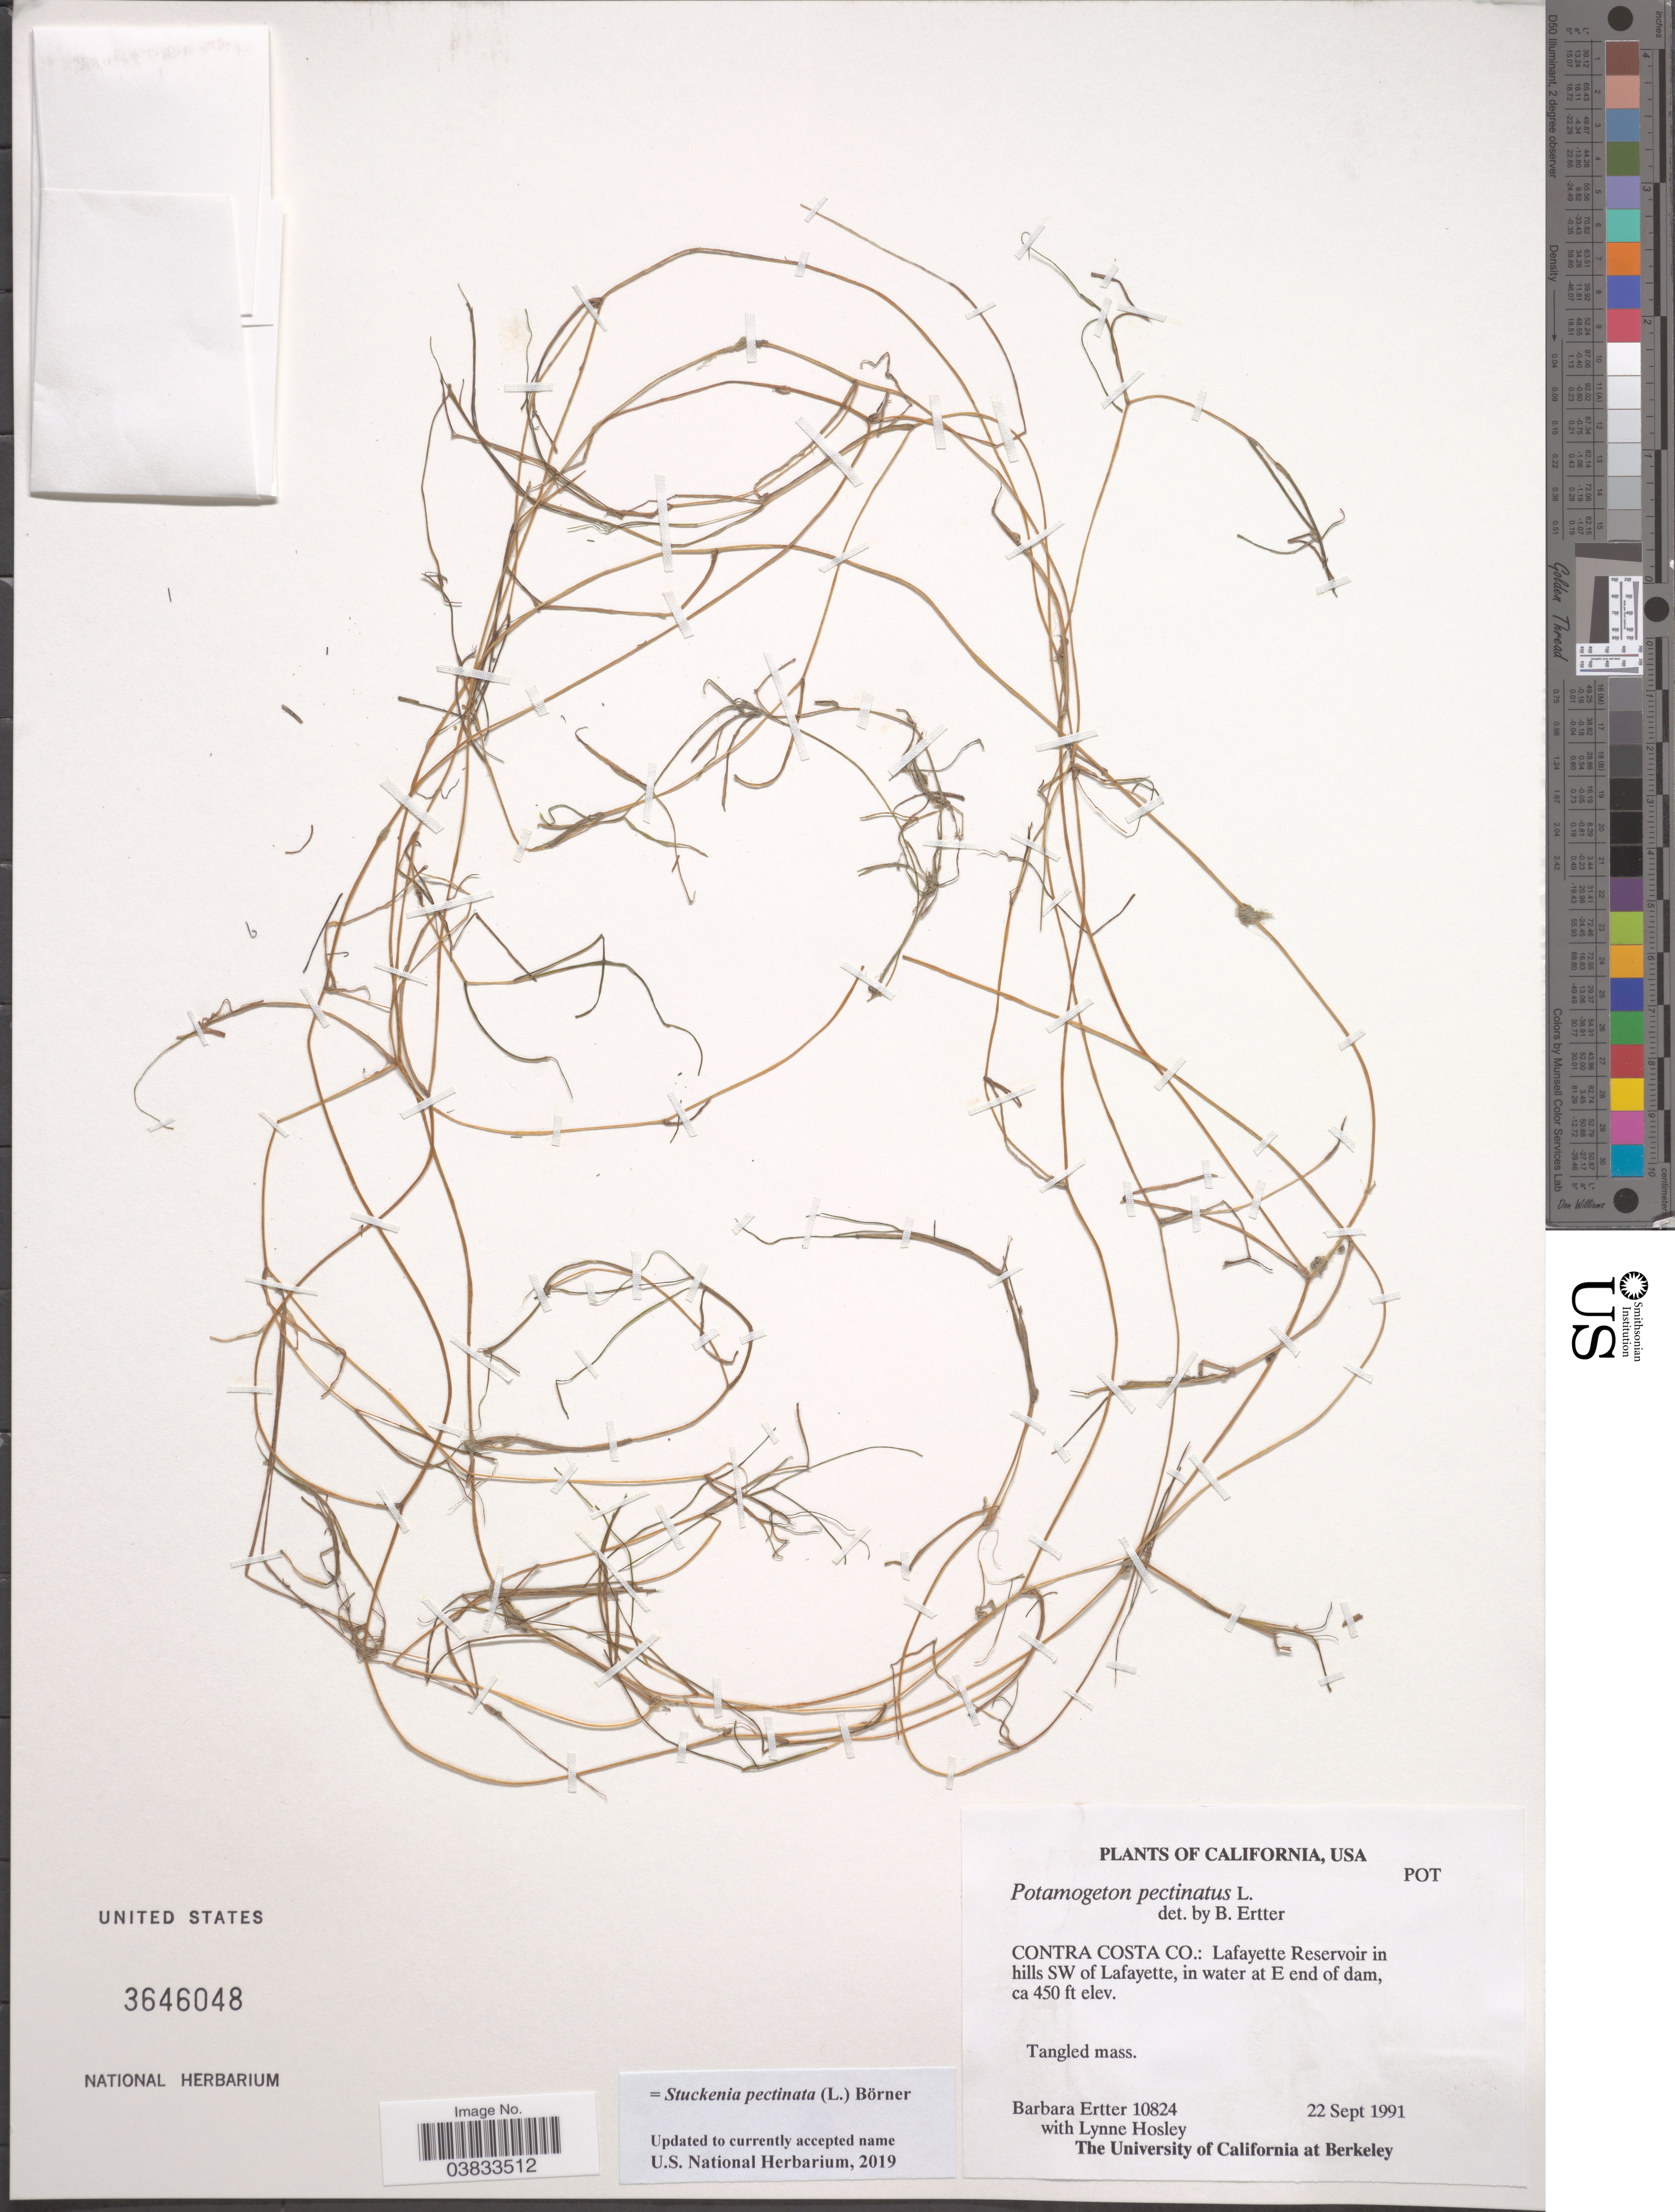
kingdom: Plantae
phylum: Tracheophyta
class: Liliopsida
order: Alismatales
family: Potamogetonaceae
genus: Stuckenia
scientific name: Stuckenia pectinata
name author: (L.) Börner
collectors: B. Ertter & L. Hosley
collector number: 10824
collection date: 1991-09-22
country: United States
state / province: California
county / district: Contra Costa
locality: Contra Costa Co.: Lafayette Reservoir in hills SW of Lafayette, in water at E end of dam. Tangled mass.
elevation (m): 137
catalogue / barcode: US 3646048